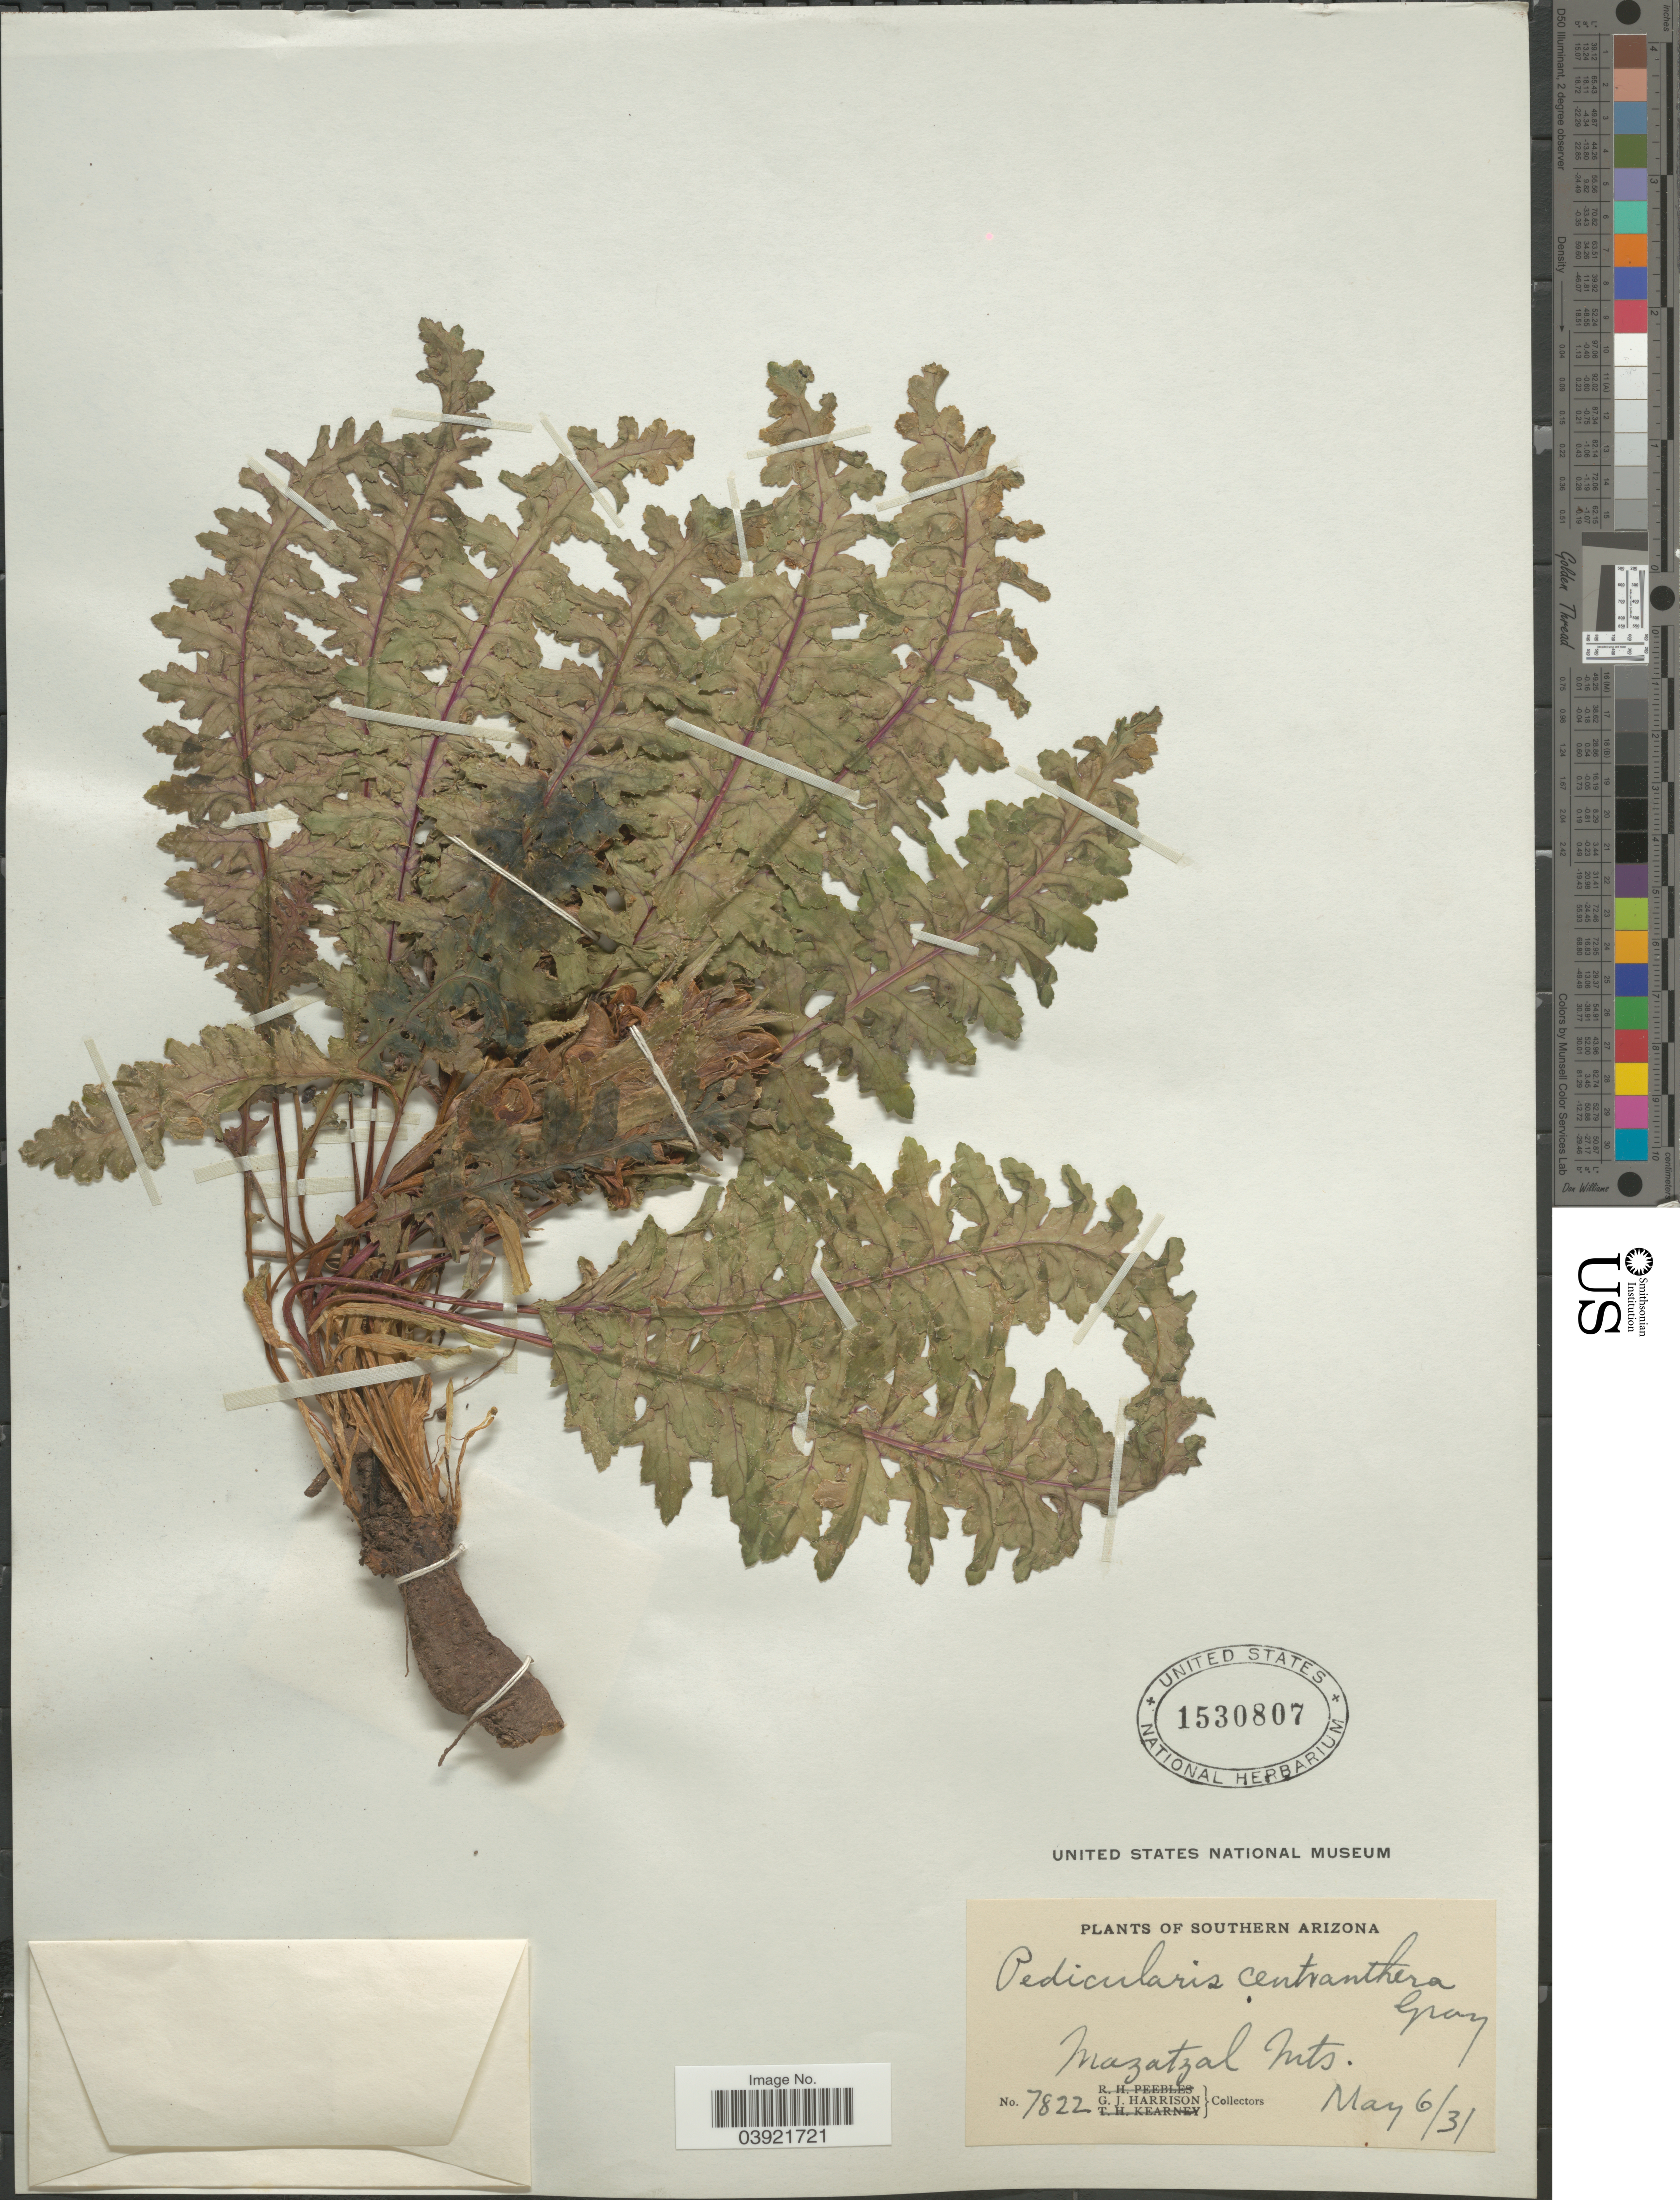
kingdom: Plantae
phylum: Tracheophyta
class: Magnoliopsida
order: Lamiales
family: Orobanchaceae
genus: Pedicularis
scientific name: Pedicularis centranthera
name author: A. Gray in Emory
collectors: G. J. Harrison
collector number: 7822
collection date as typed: Transcribed d/m/y: 6/5/31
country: United States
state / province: Arizona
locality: Southern Arizona. Mazatzal Mts.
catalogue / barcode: US 1530807